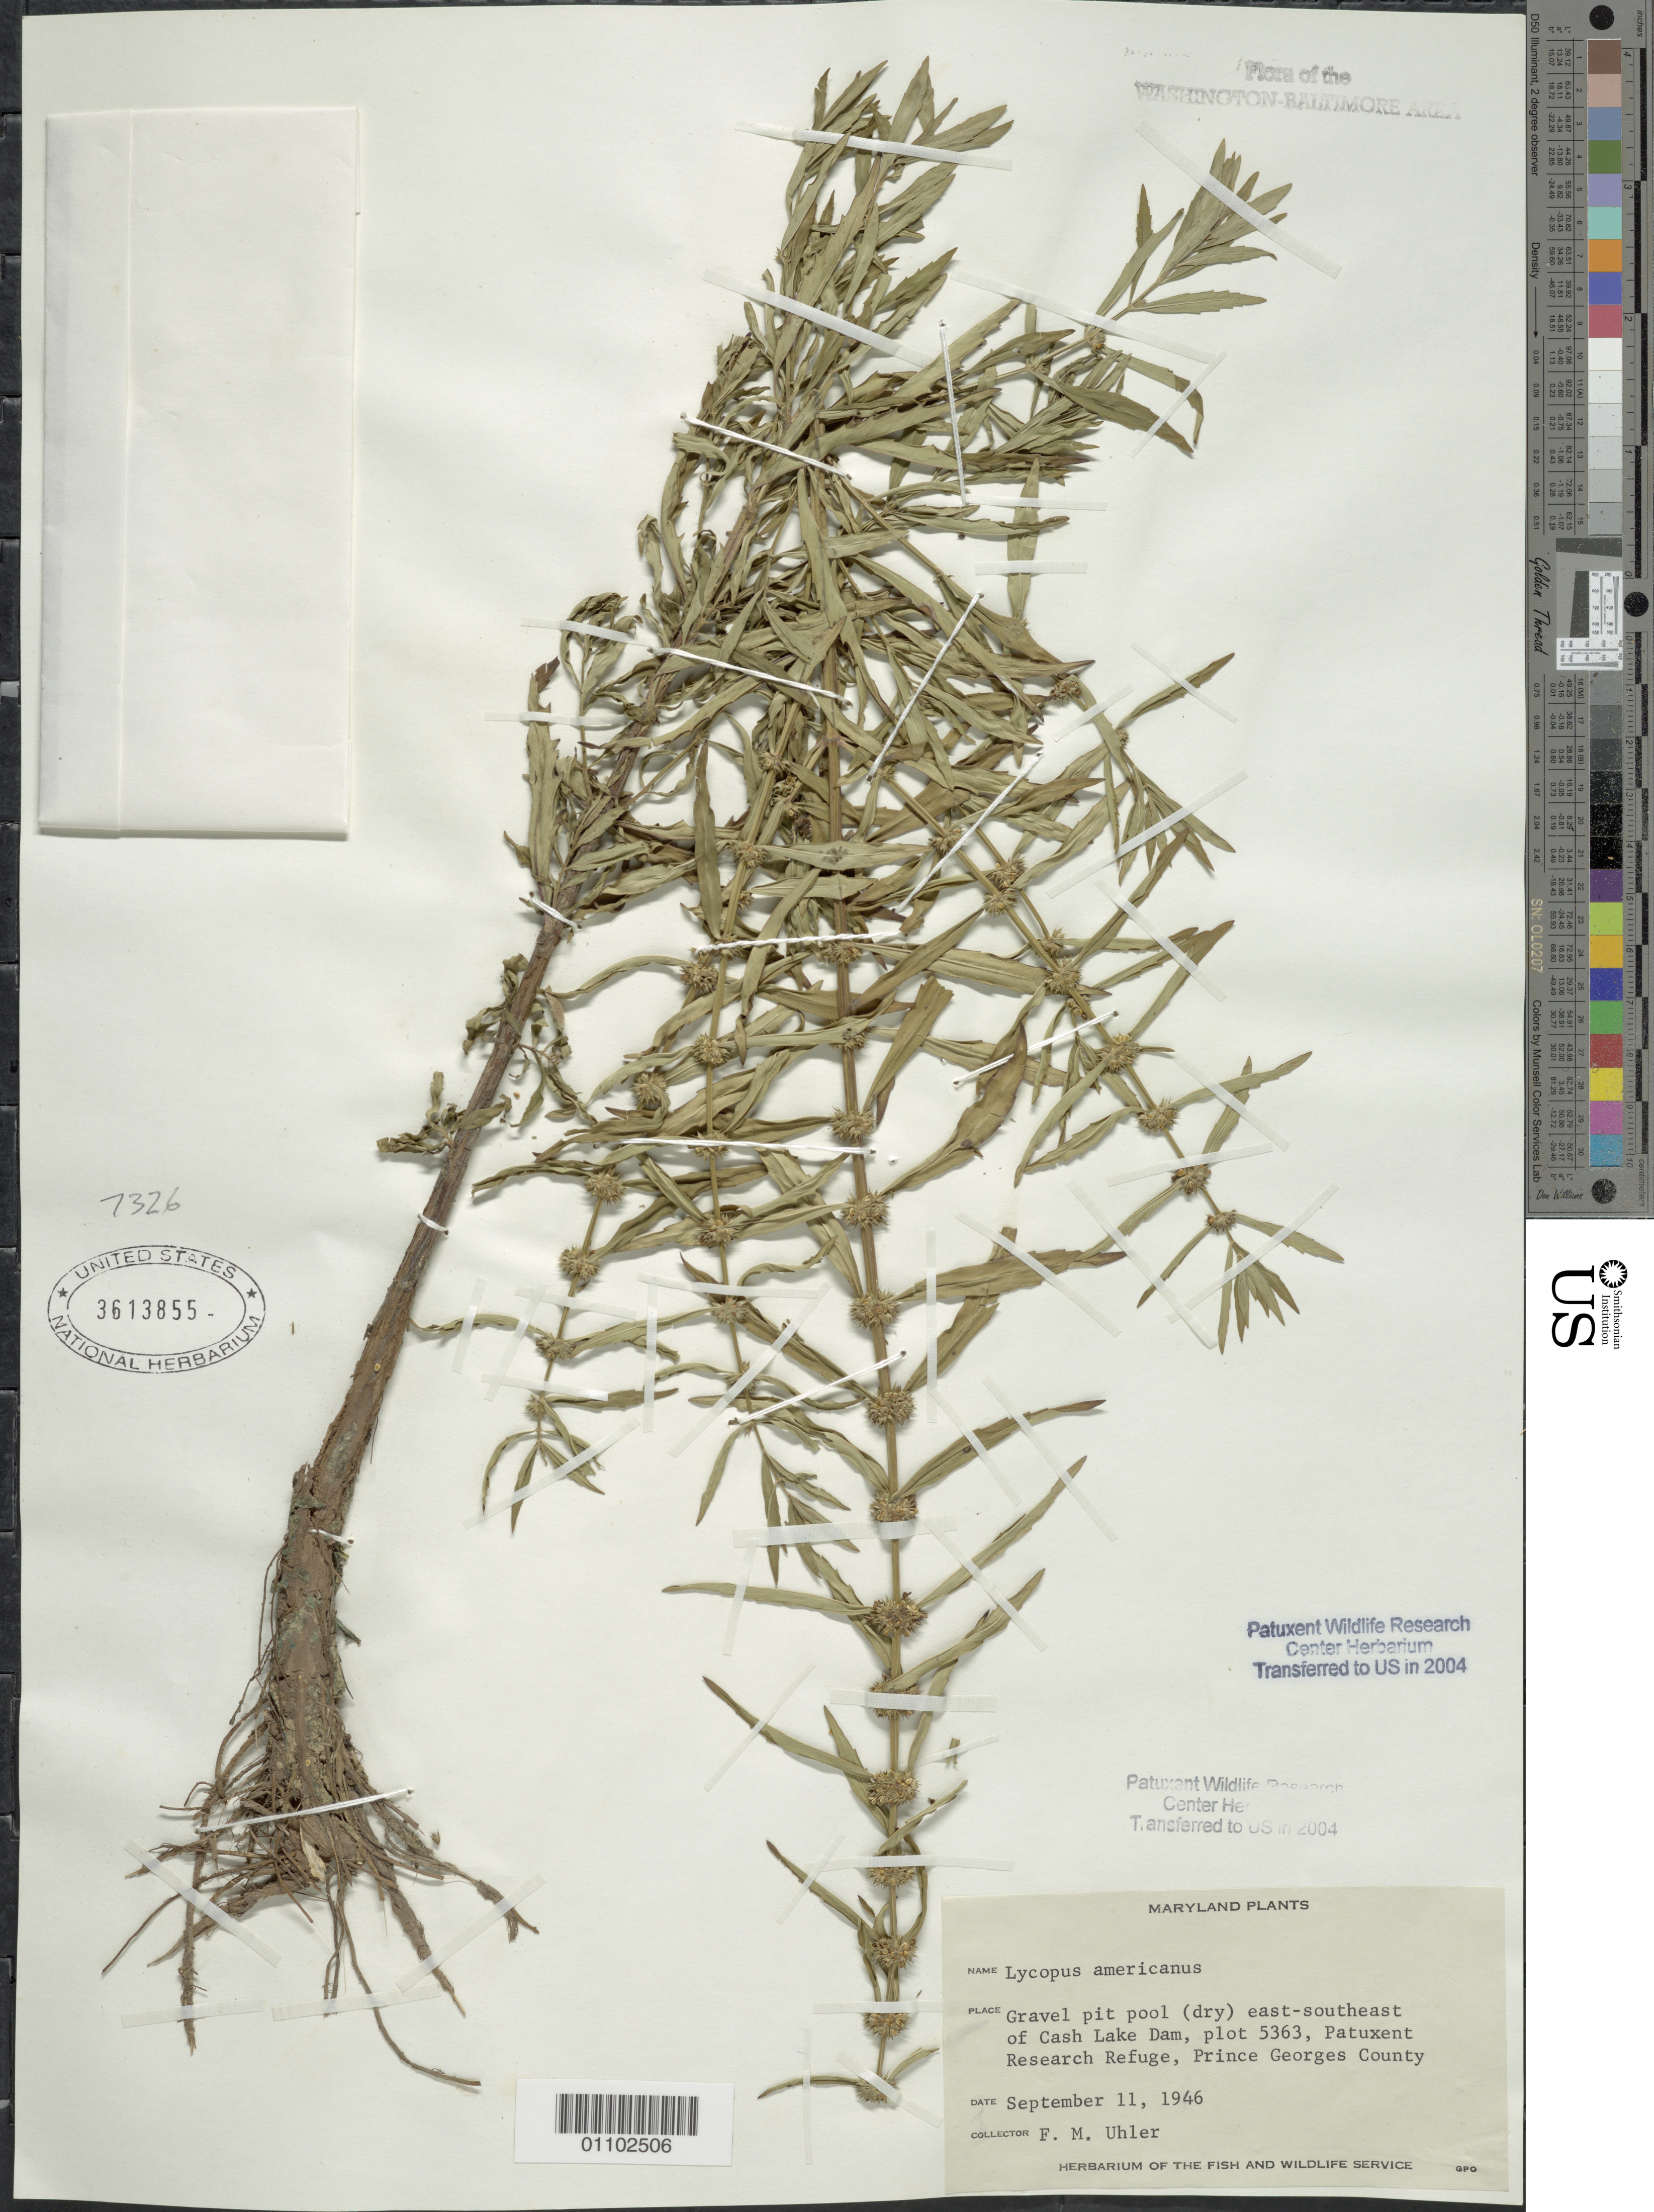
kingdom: Plantae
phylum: Tracheophyta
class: Magnoliopsida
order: Lamiales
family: Lamiaceae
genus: Lycopus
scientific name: Lycopus americanus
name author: Muhl. ex W.P.C. Barton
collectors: F. M. Uhler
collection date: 1946-09-11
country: United States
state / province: Maryland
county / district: Prince George's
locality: Patuxent Research Refuge, east-southeast of Cash Lake Dam, plot 5363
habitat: gravel pit pool (dry)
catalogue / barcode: US 3613855